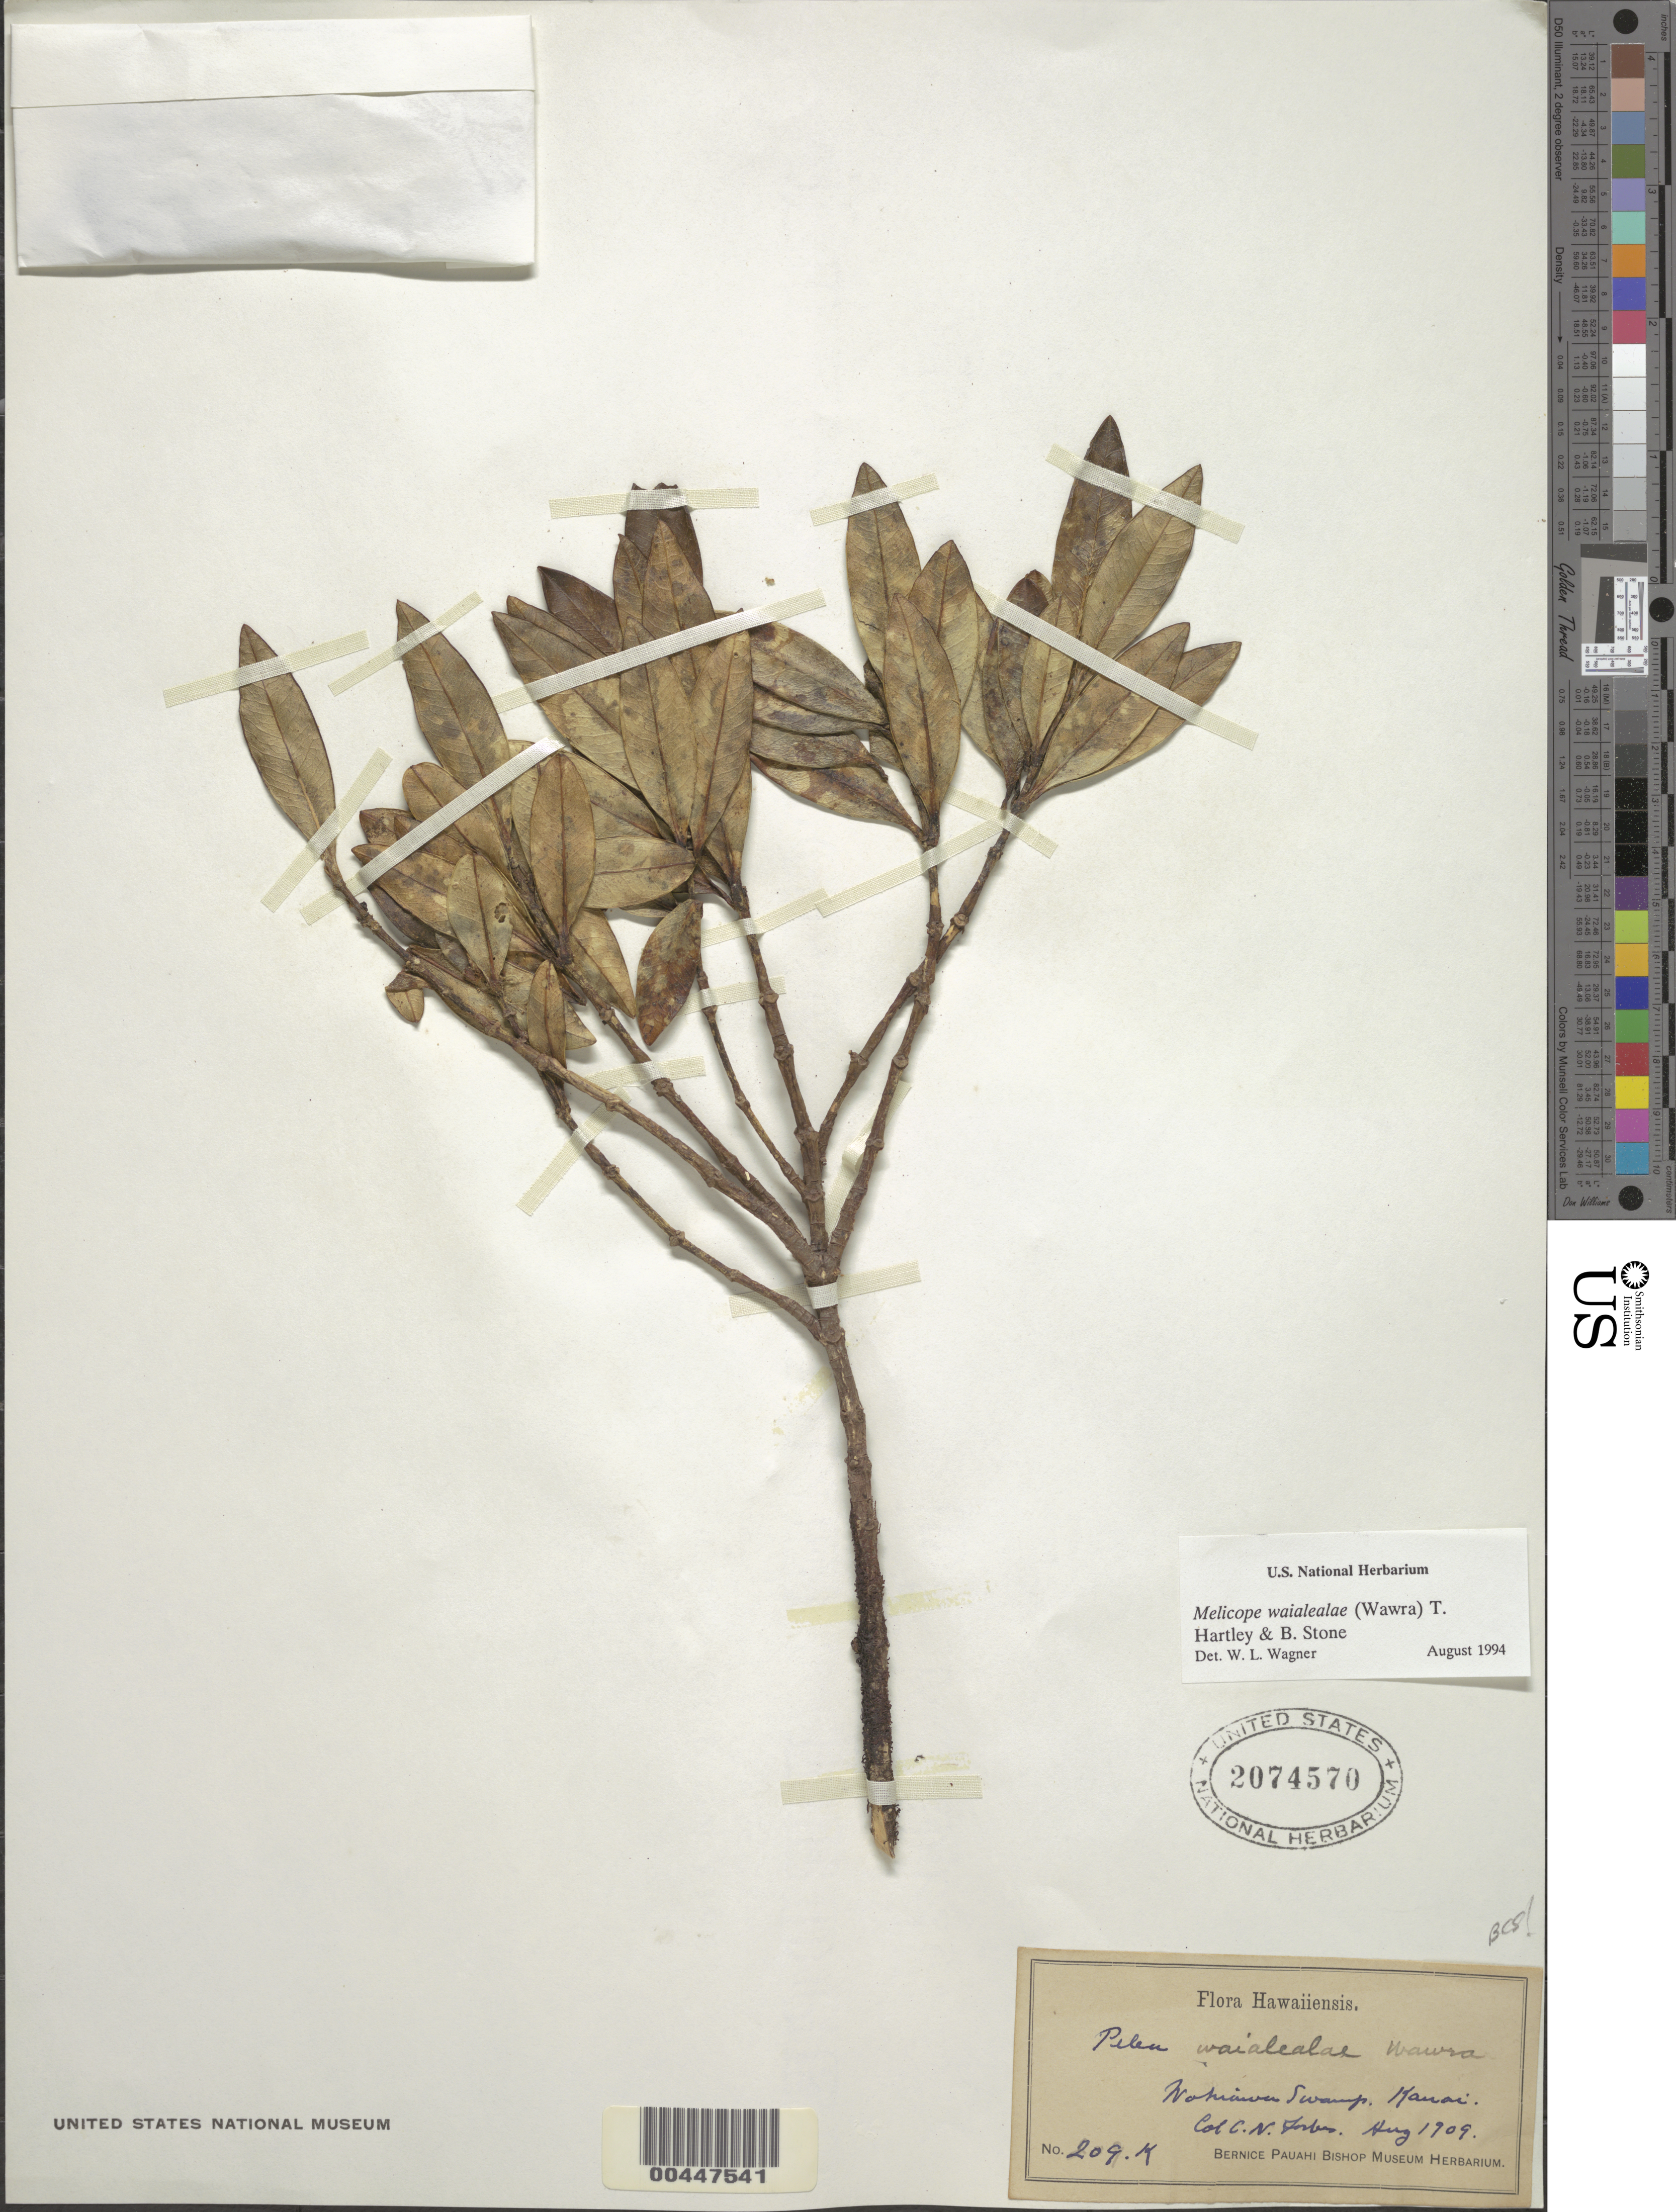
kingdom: Plantae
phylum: Tracheophyta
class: Magnoliopsida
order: Sapindales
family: Rutaceae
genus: Melicope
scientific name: Melicope waialealae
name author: (Wawra) T.G. Hartley & B.C. Stone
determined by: Wagner, W. L., (BOT), Smithsonian Institution - National Museum of Natural History (UNITED STATES)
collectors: C. N. Forbes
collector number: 209.K.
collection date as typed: Aug 1909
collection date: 1909-08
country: United States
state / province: Hawaii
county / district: Kauai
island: Kaua'i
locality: Wahiawa Swamp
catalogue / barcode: US 2074570